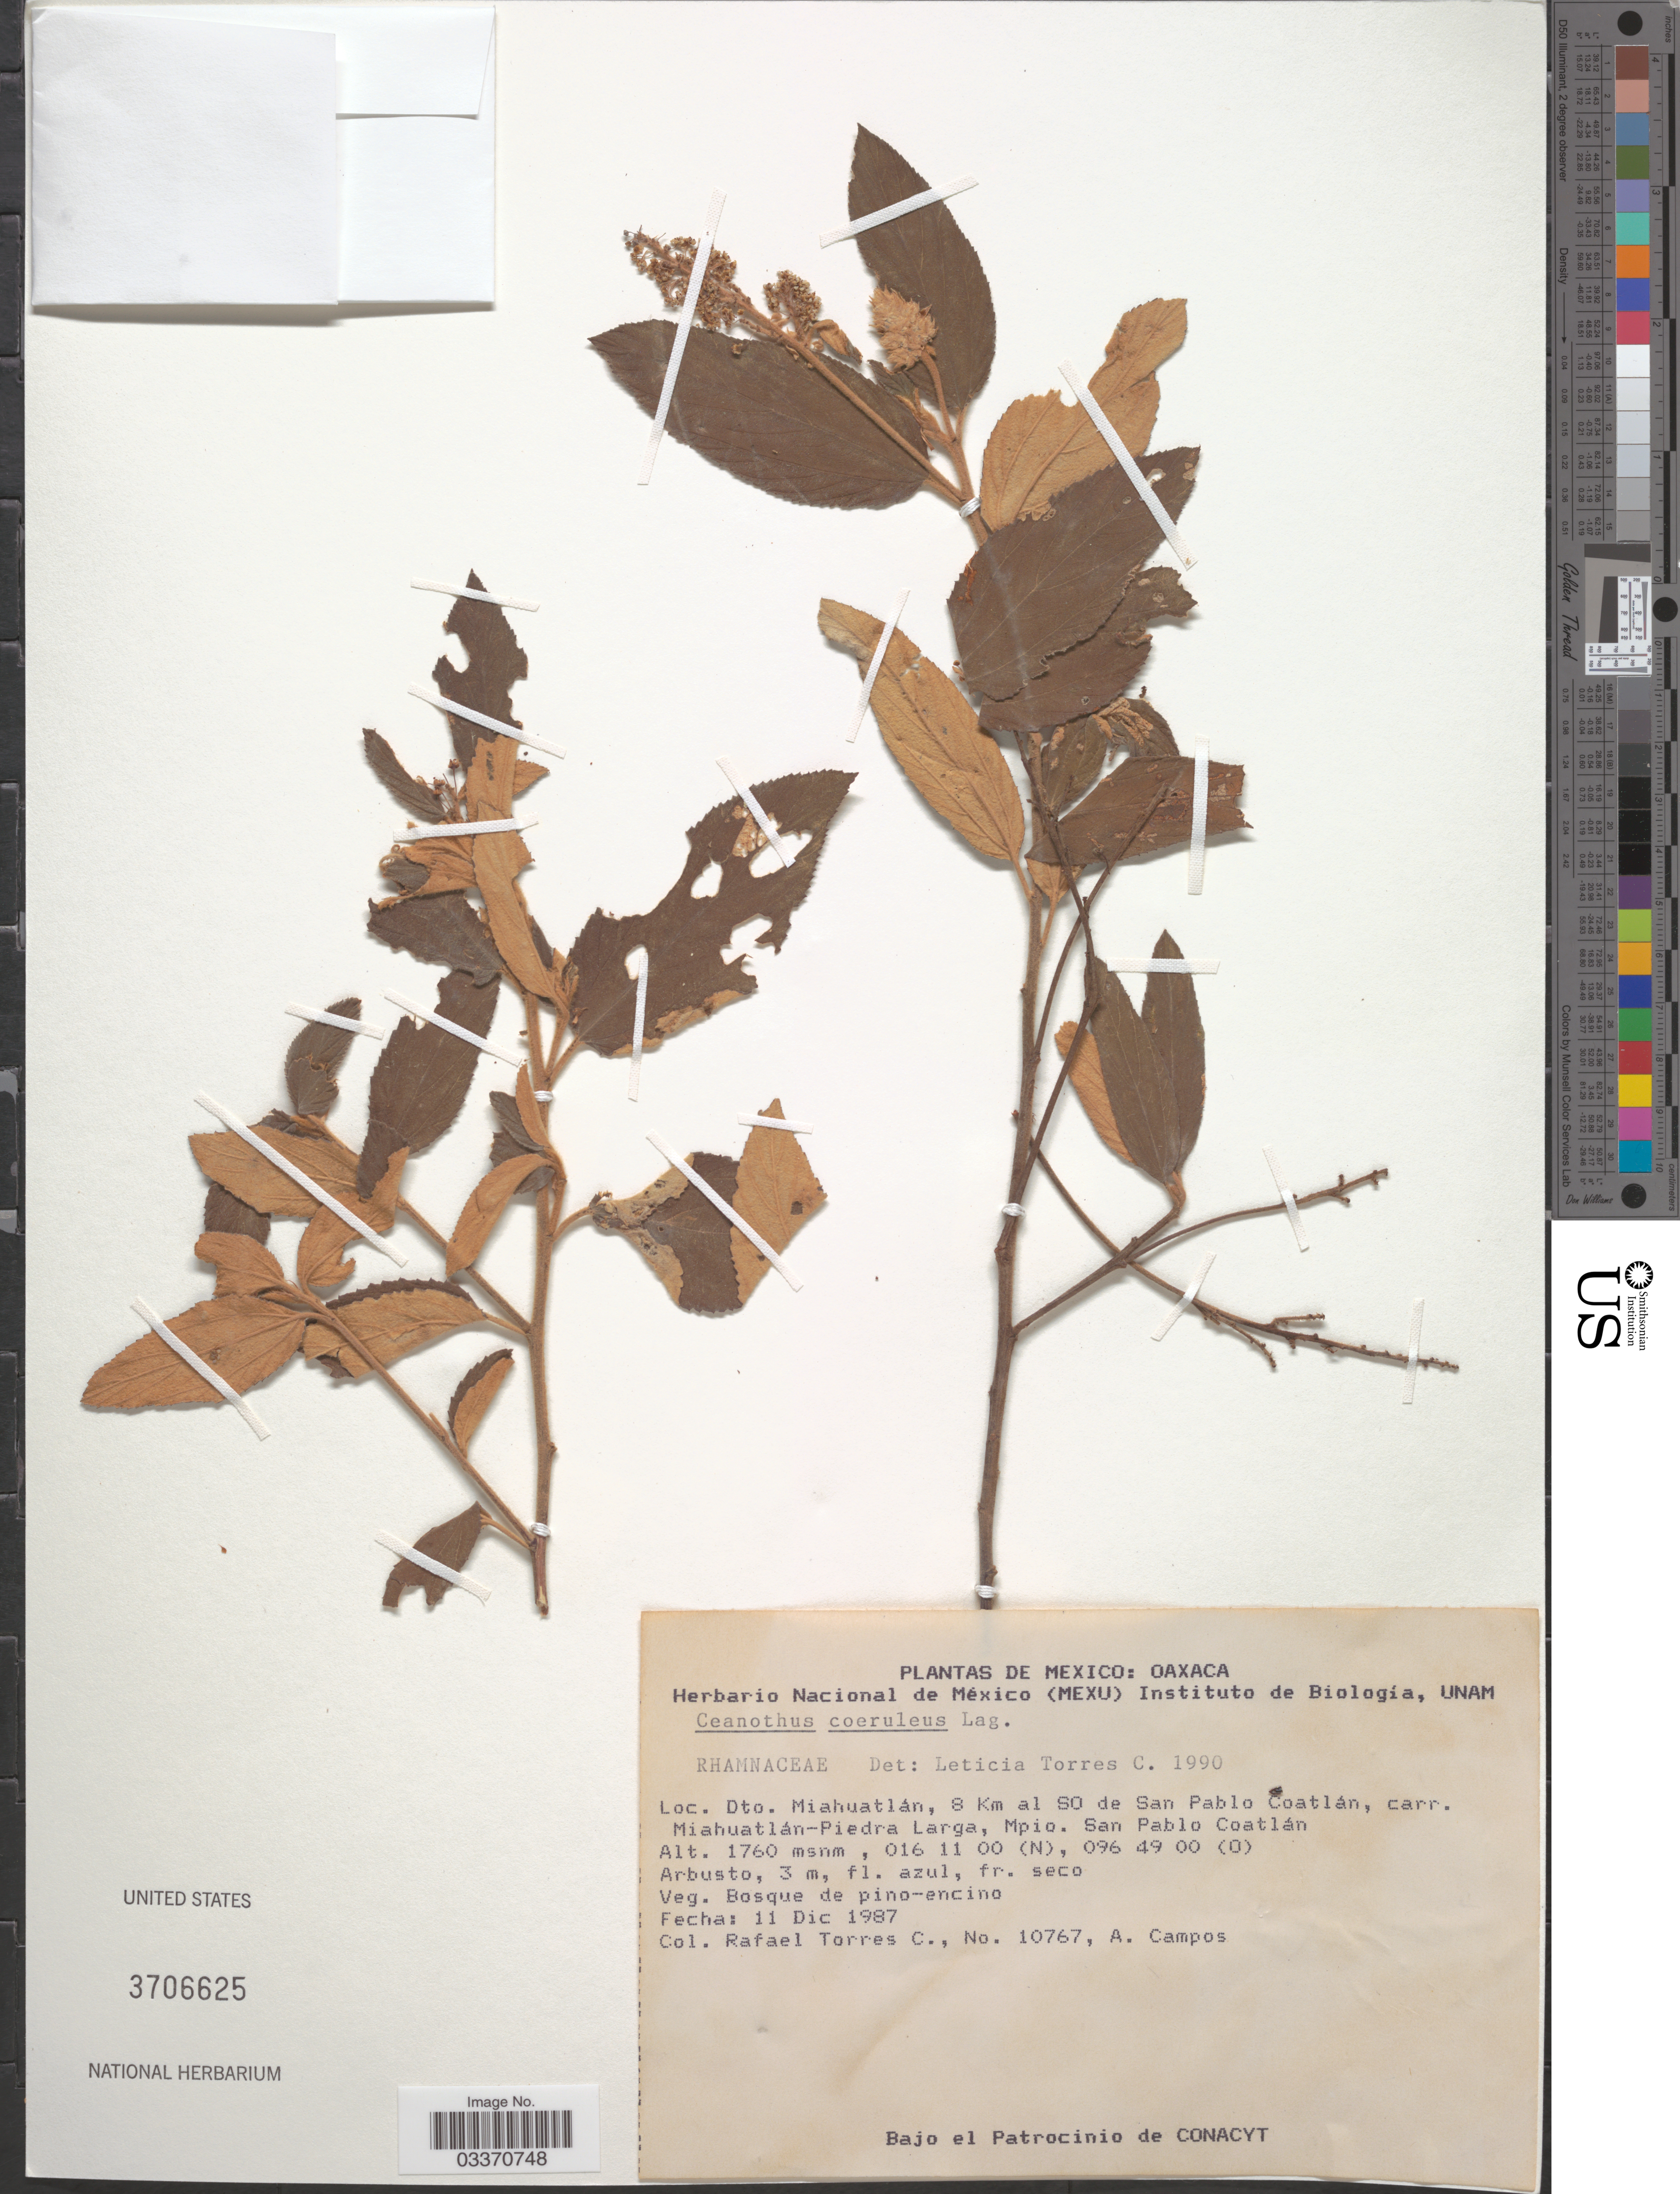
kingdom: Plantae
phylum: Tracheophyta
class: Magnoliopsida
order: Rosales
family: Rhamnaceae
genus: Ceanothus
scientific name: Ceanothus caeruleus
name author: Lag.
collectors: R. Torres C. & Á. Campos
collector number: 10767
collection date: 1987-12-11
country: Mexico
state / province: Oaxaca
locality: Dto. Miahuatlán, 8 Km al SO de San Pablo Coatlán, carr. Miahuatlán-Piedra Larga, Mpio. San Pablo Coatlán.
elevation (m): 1760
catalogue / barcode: US 3706625